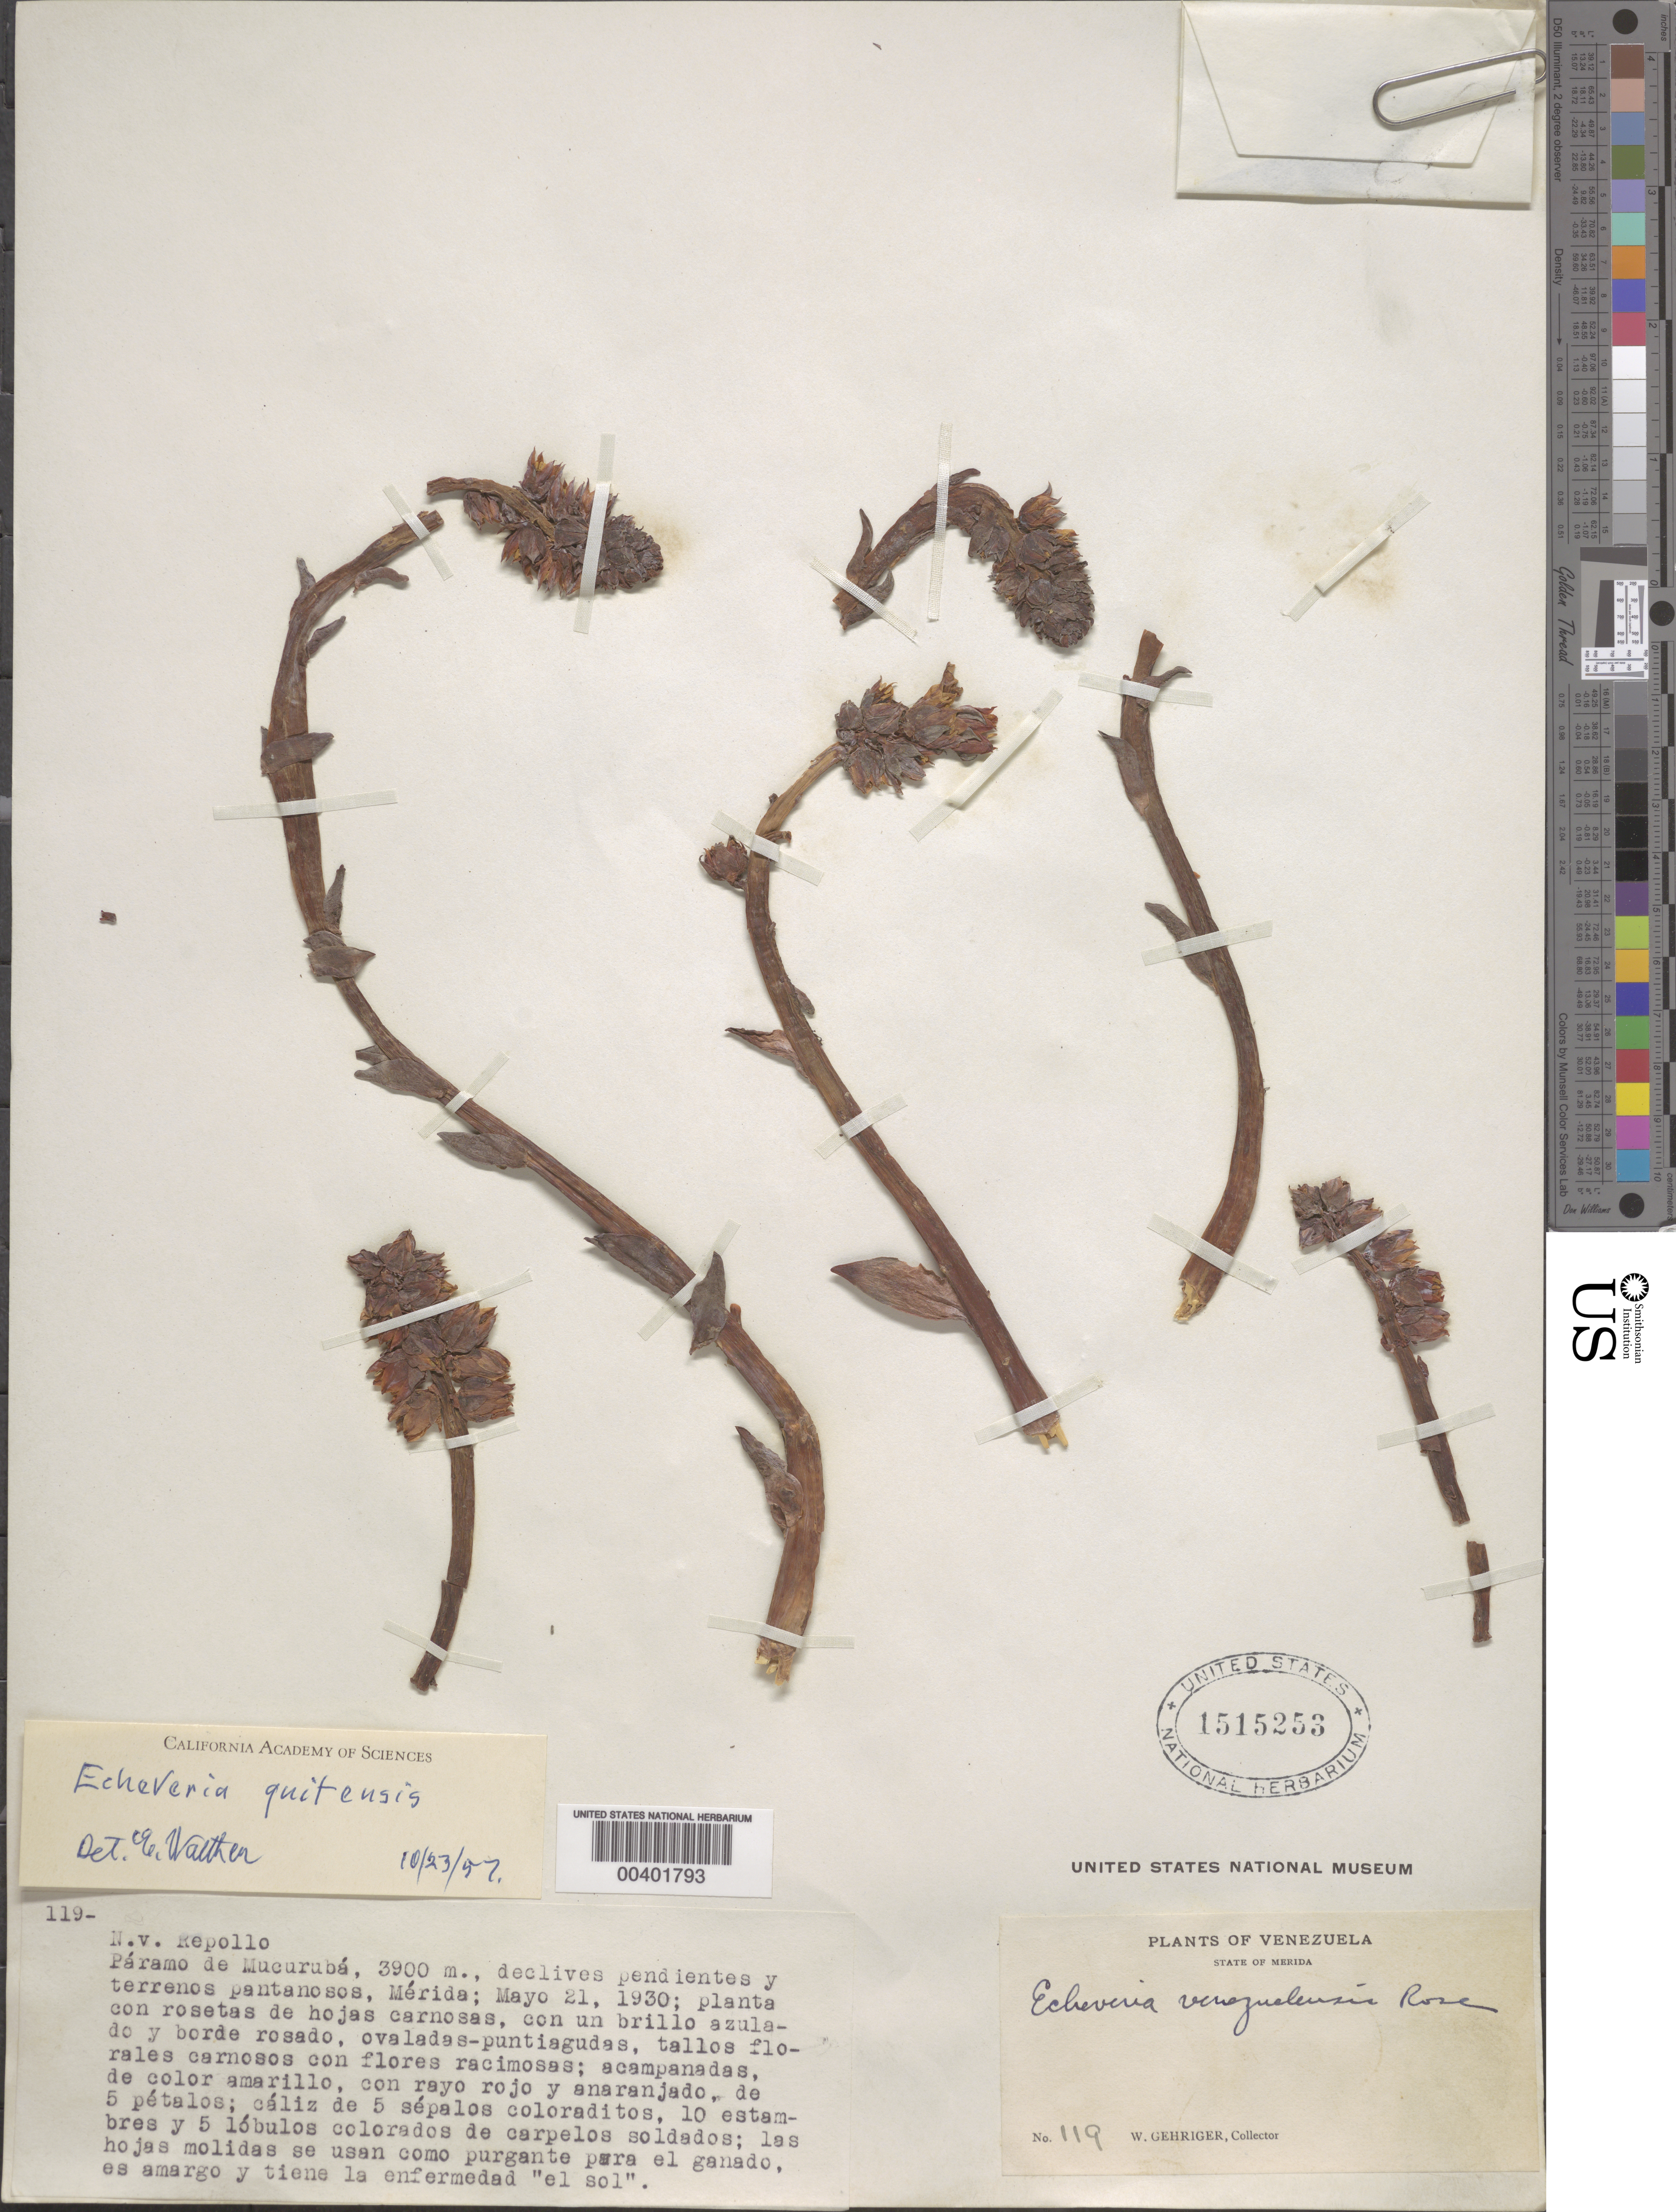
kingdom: Plantae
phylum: Tracheophyta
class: Magnoliopsida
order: Saxifragales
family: Crassulaceae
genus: Echeveria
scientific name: Echeveria quitensis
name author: (Kunth) Lindl.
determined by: Walther, E.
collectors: W. Gehriger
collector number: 119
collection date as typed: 21 May 1930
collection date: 1930-05-21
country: Venezuela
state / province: Mérida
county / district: Rangel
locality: Páramo de Mucurubá Mucuruba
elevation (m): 3900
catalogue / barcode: US 1515253